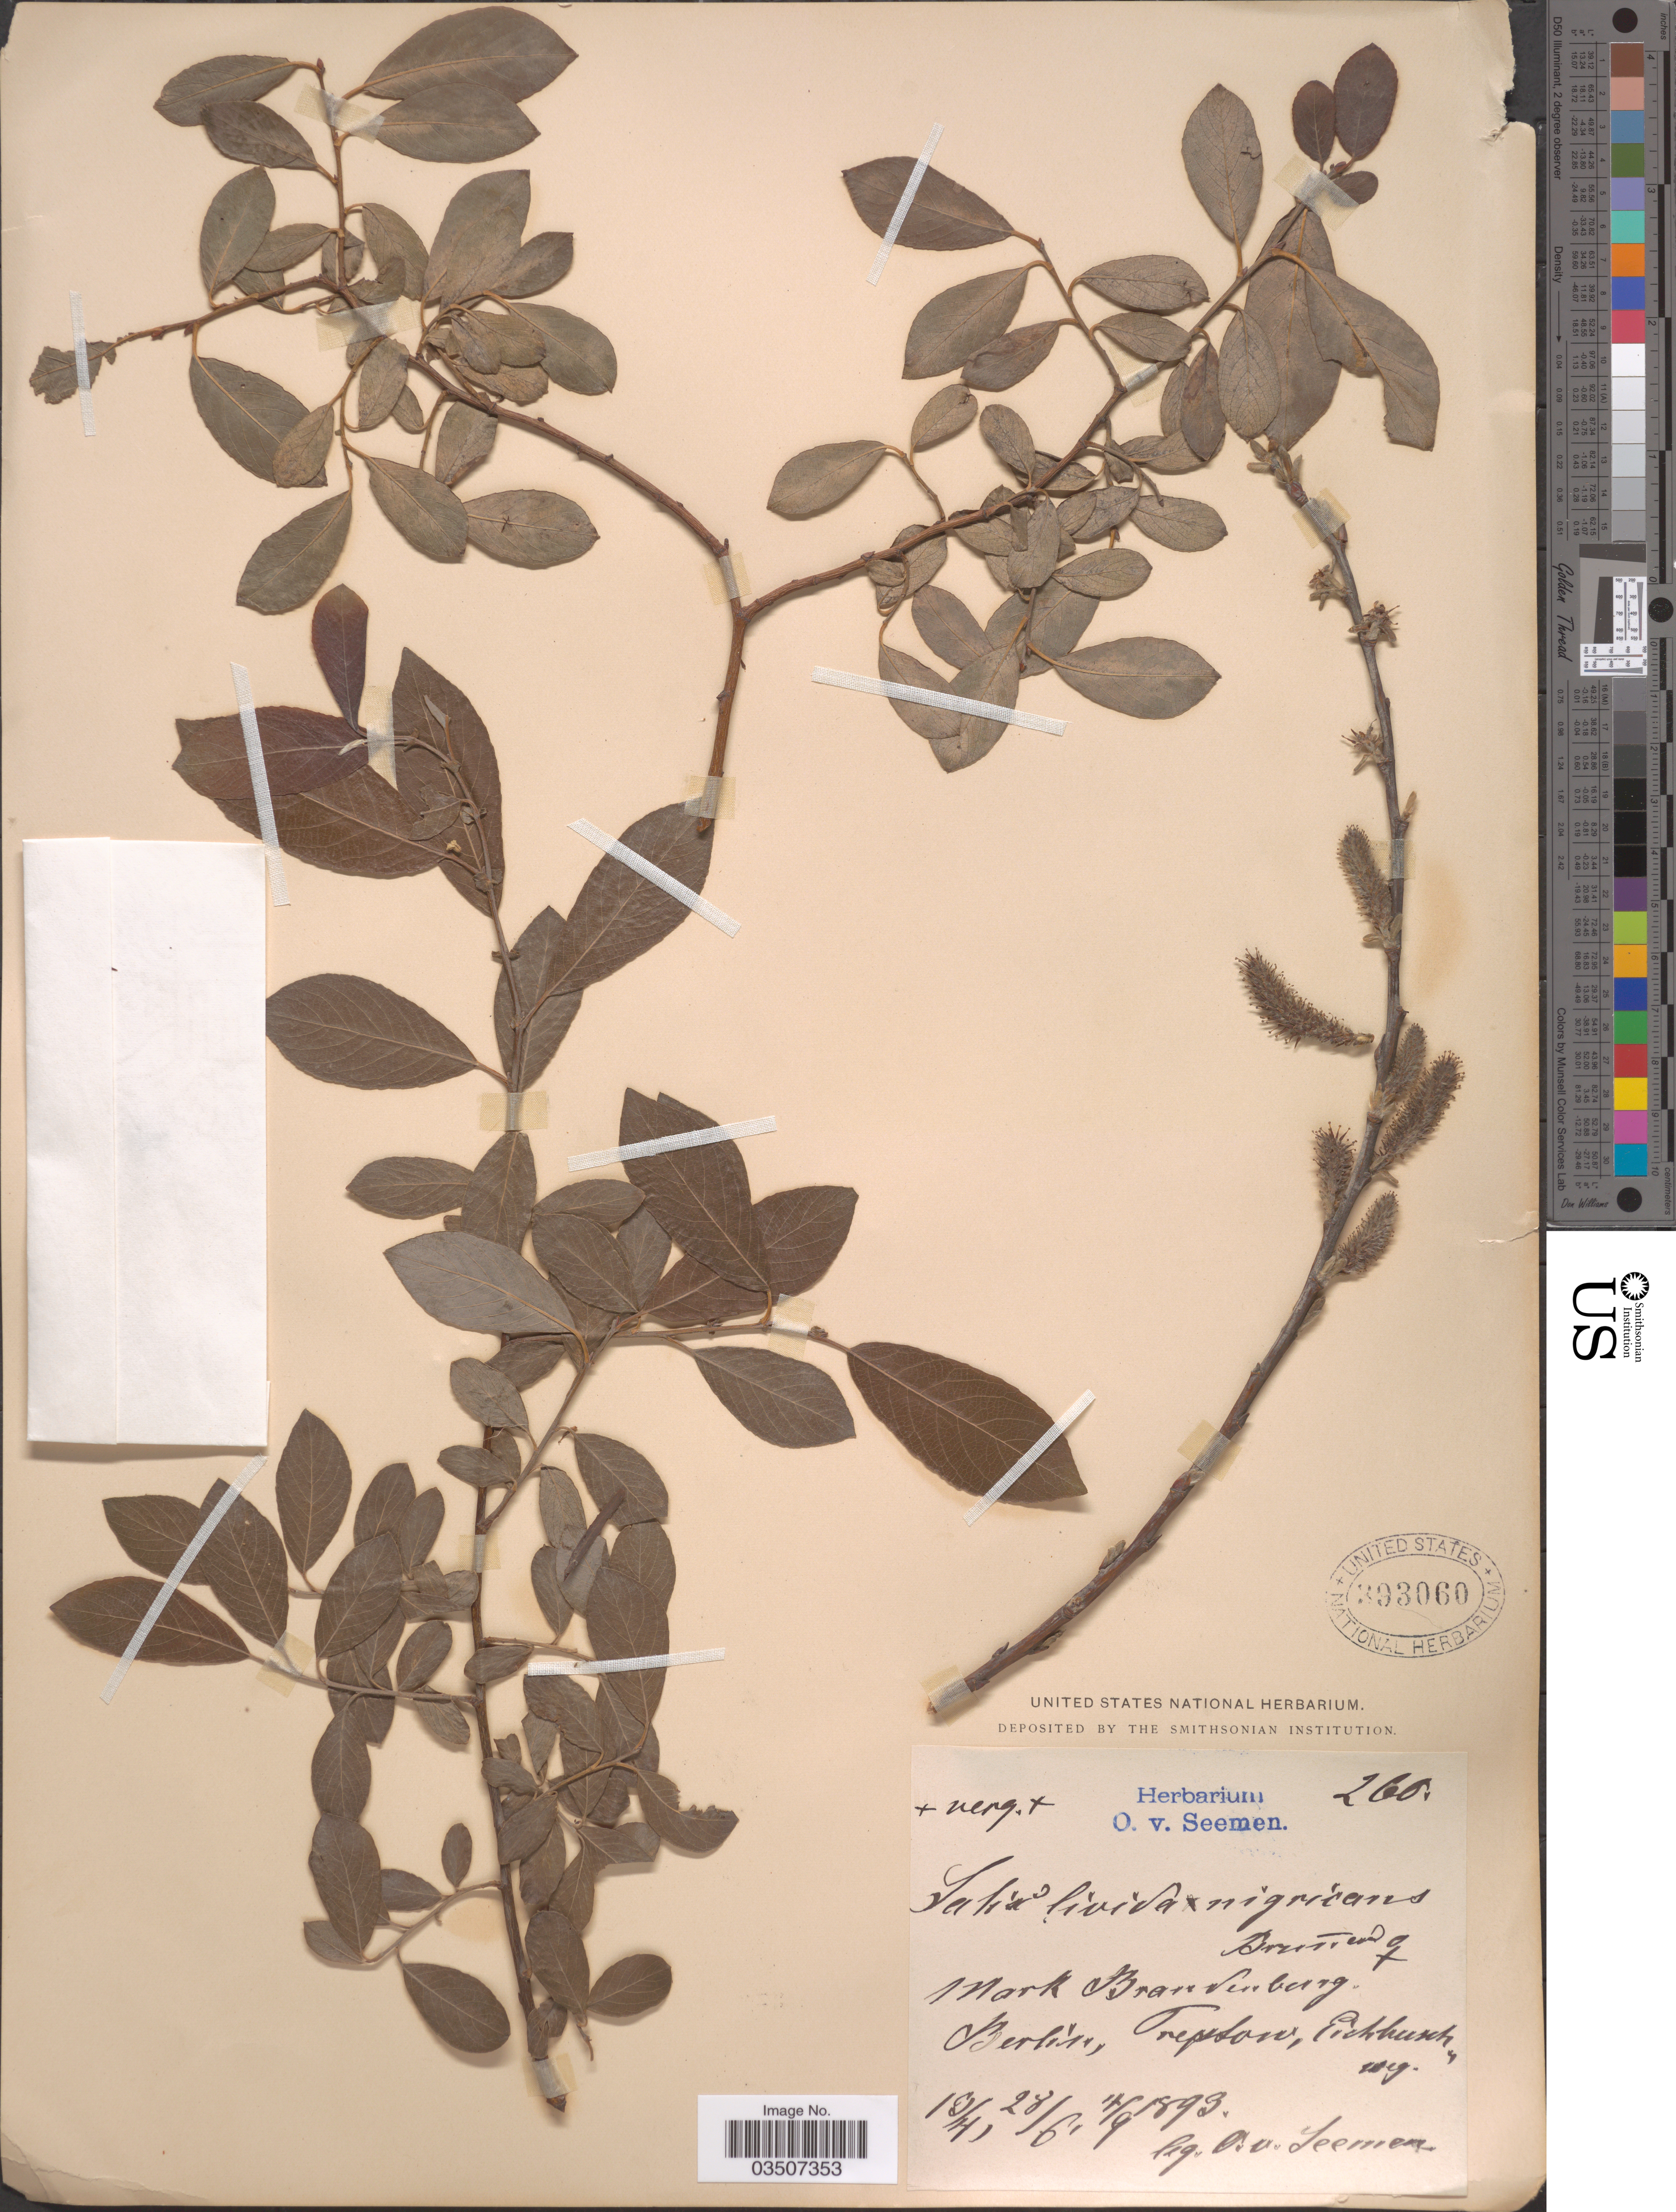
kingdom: Plantae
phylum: Tracheophyta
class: Magnoliopsida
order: Malpighiales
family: Salicaceae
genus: Salix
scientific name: Salix starkeana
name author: Willd.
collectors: K. O. von Seemen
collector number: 260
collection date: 1893-04-13/1893-09-14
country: Germany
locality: Mark Brandenburg. Berlin, Treptow, Eichbusch, weg.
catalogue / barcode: US 393060